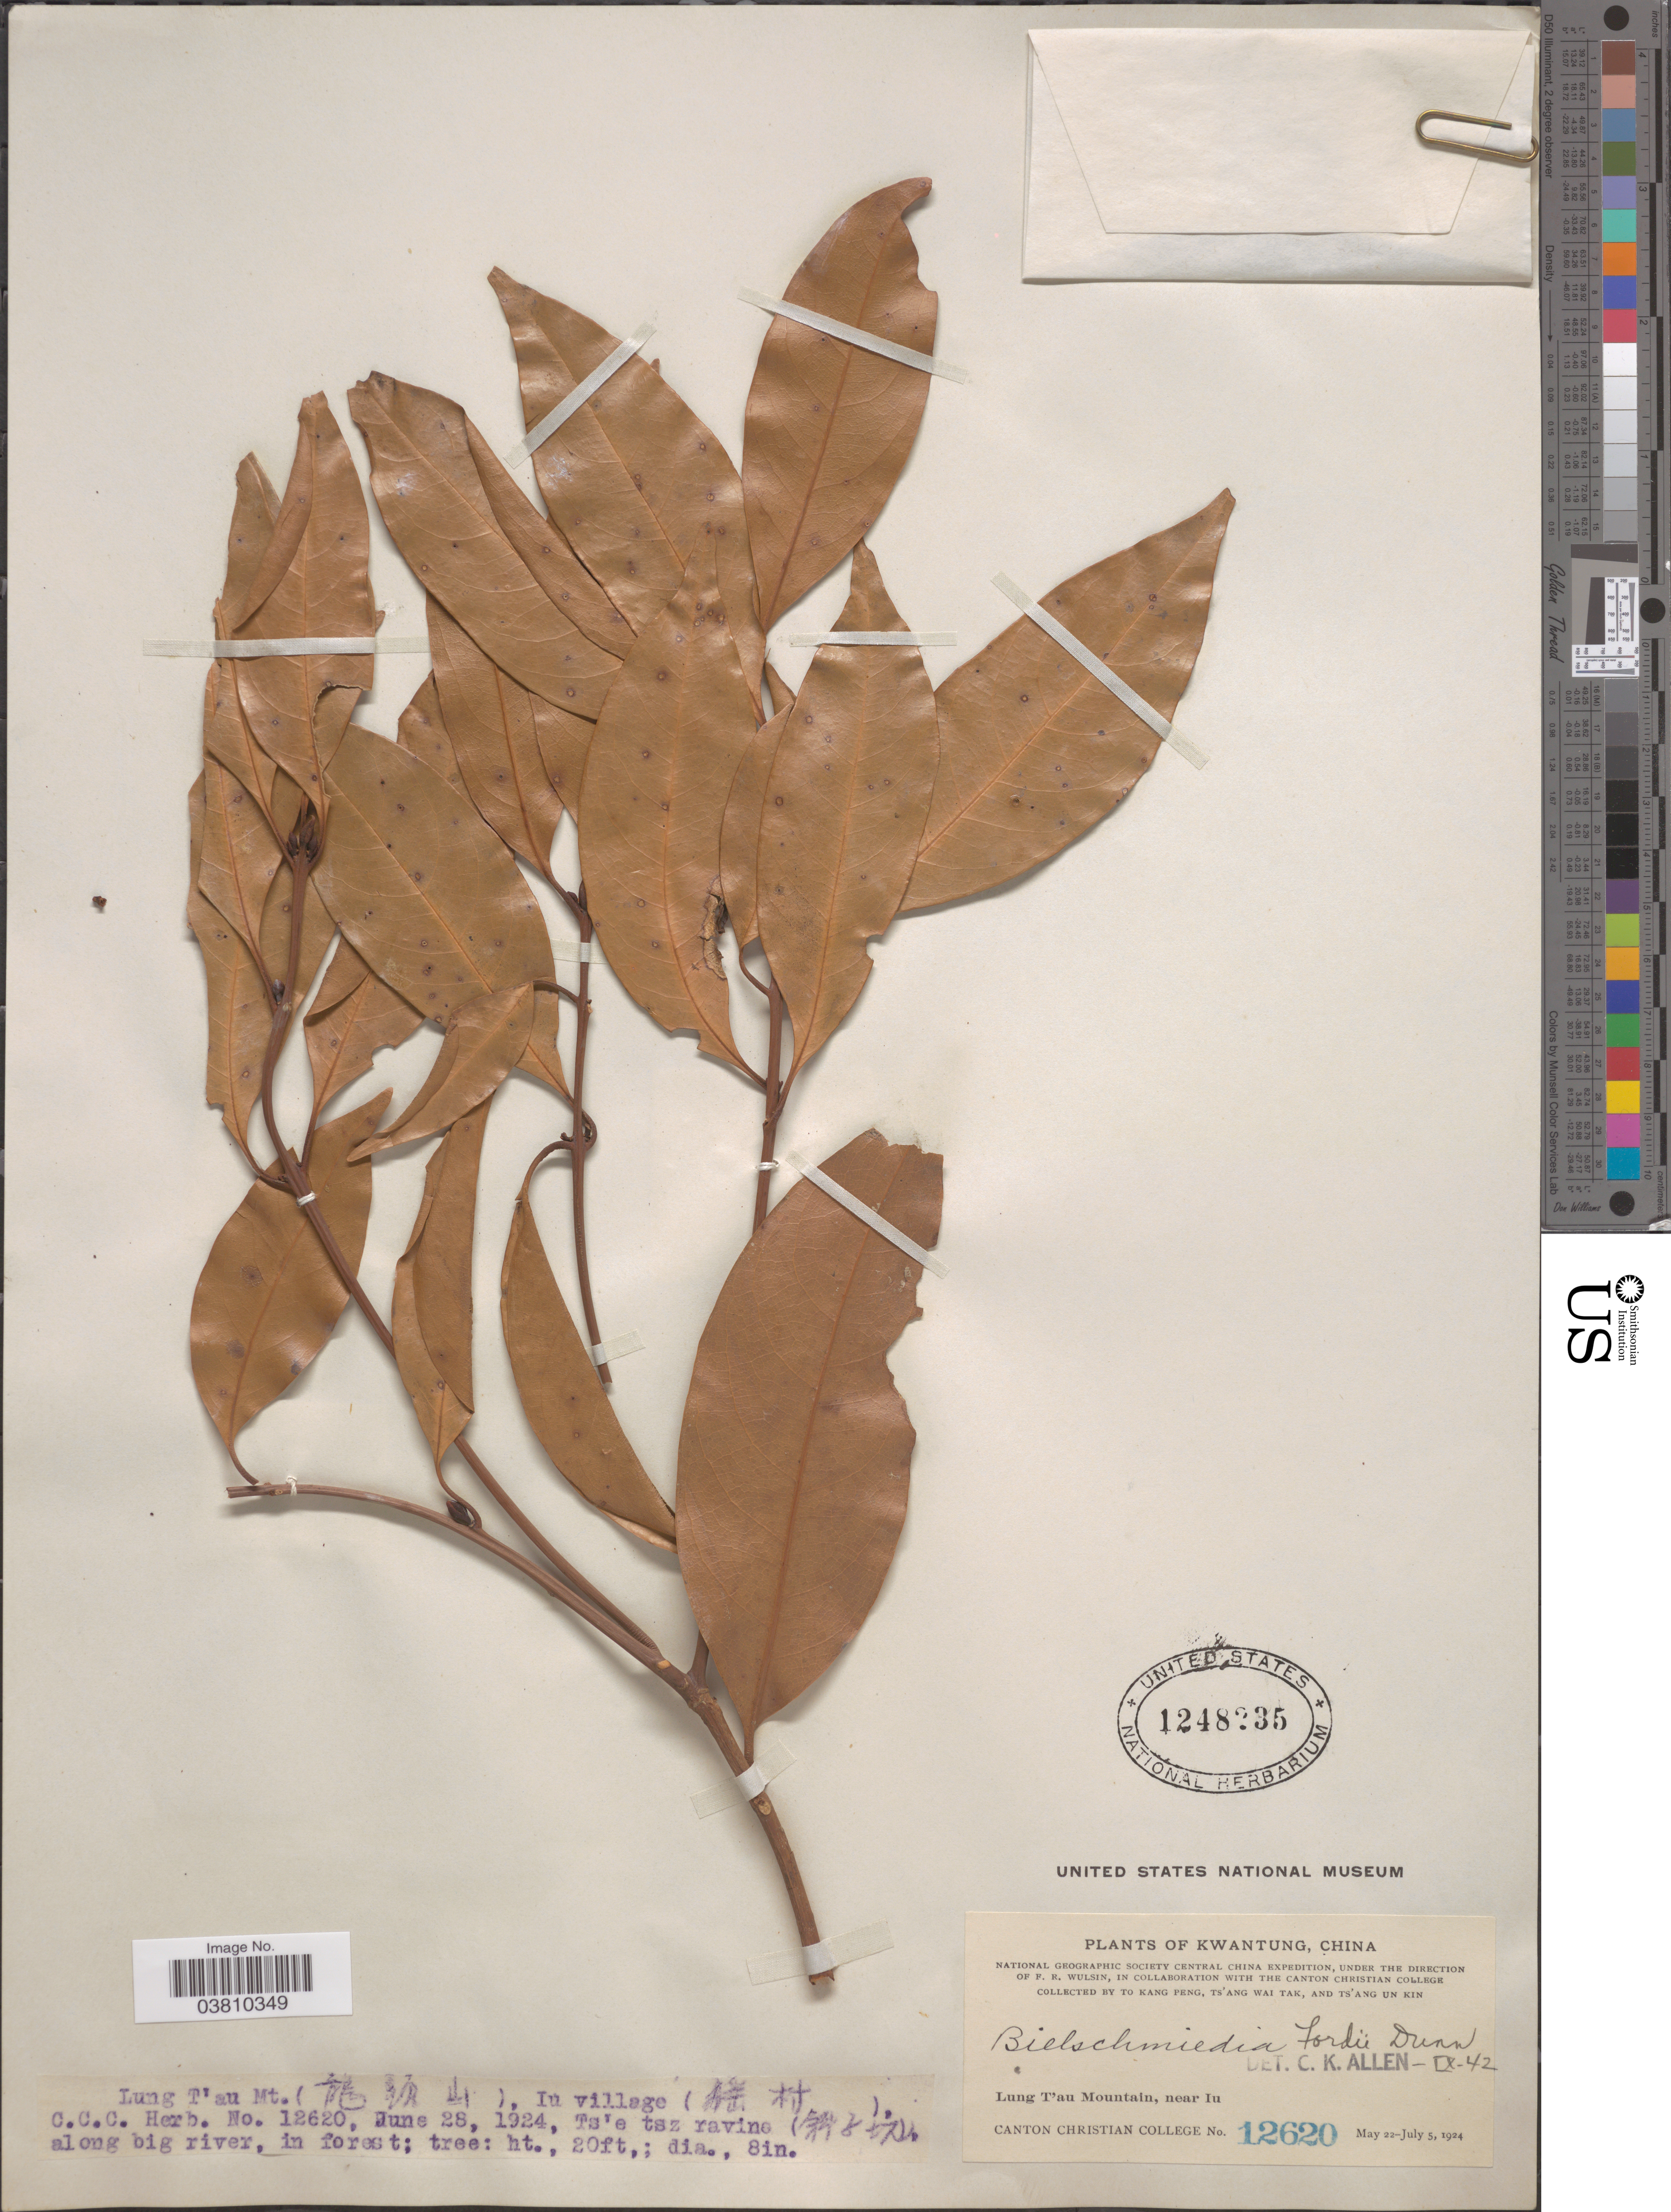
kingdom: Plantae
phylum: Tracheophyta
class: Magnoliopsida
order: Laurales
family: Lauraceae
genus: Beilschmiedia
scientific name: Beilschmiedia fordii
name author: Dunn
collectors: T. K. Peng, W. T. Tsang & U. K. Tsang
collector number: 12620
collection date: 1924-06-28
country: China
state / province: Guangdong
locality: Kwantung. Lung T'au Mountain, near Iu. Lung T'au Mt. (X), Iu village (X). Ts'e tsz ravine (X, along big river, in forest).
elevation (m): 6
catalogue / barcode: US 1248235